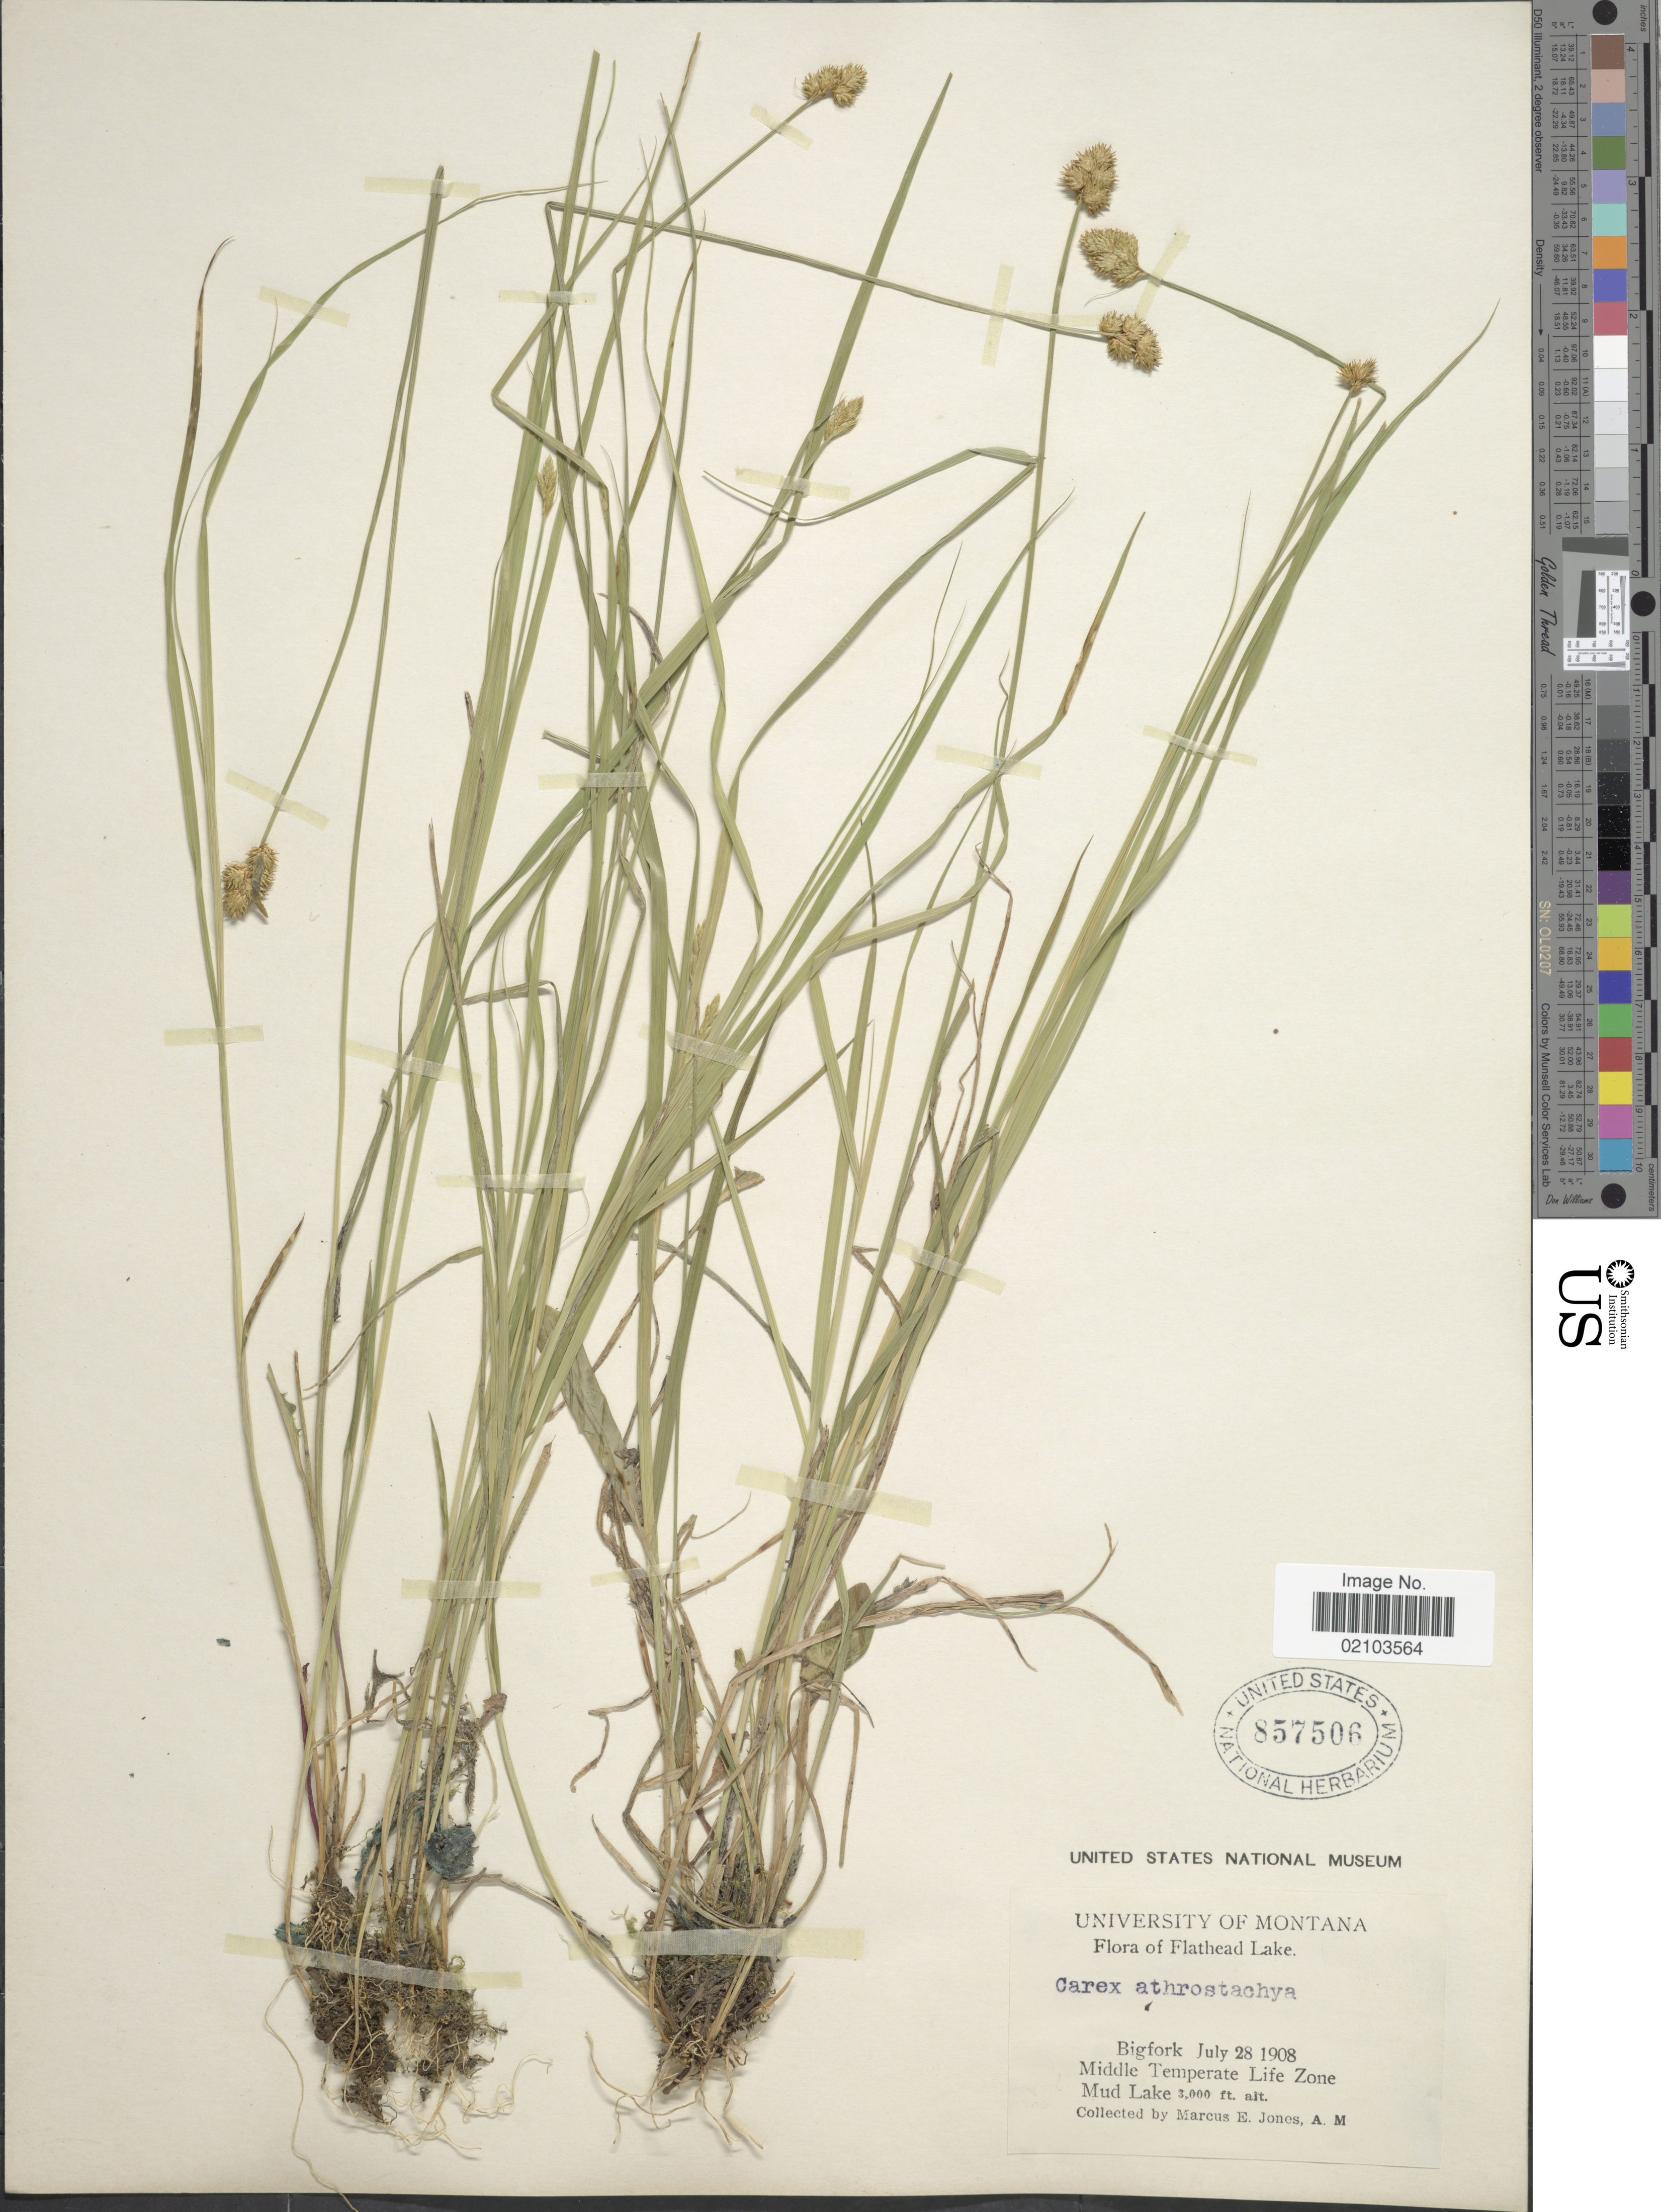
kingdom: Plantae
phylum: Tracheophyta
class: Liliopsida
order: Poales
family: Cyperaceae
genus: Carex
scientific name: Carex athrostachya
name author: Olney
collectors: M. E. Jones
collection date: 1908-07-28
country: United States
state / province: Montana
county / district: Flathead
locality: Flathead Lake. Bigfork. Middle Temperate Life Zone. Mud Lake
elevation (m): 914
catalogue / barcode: US 857506